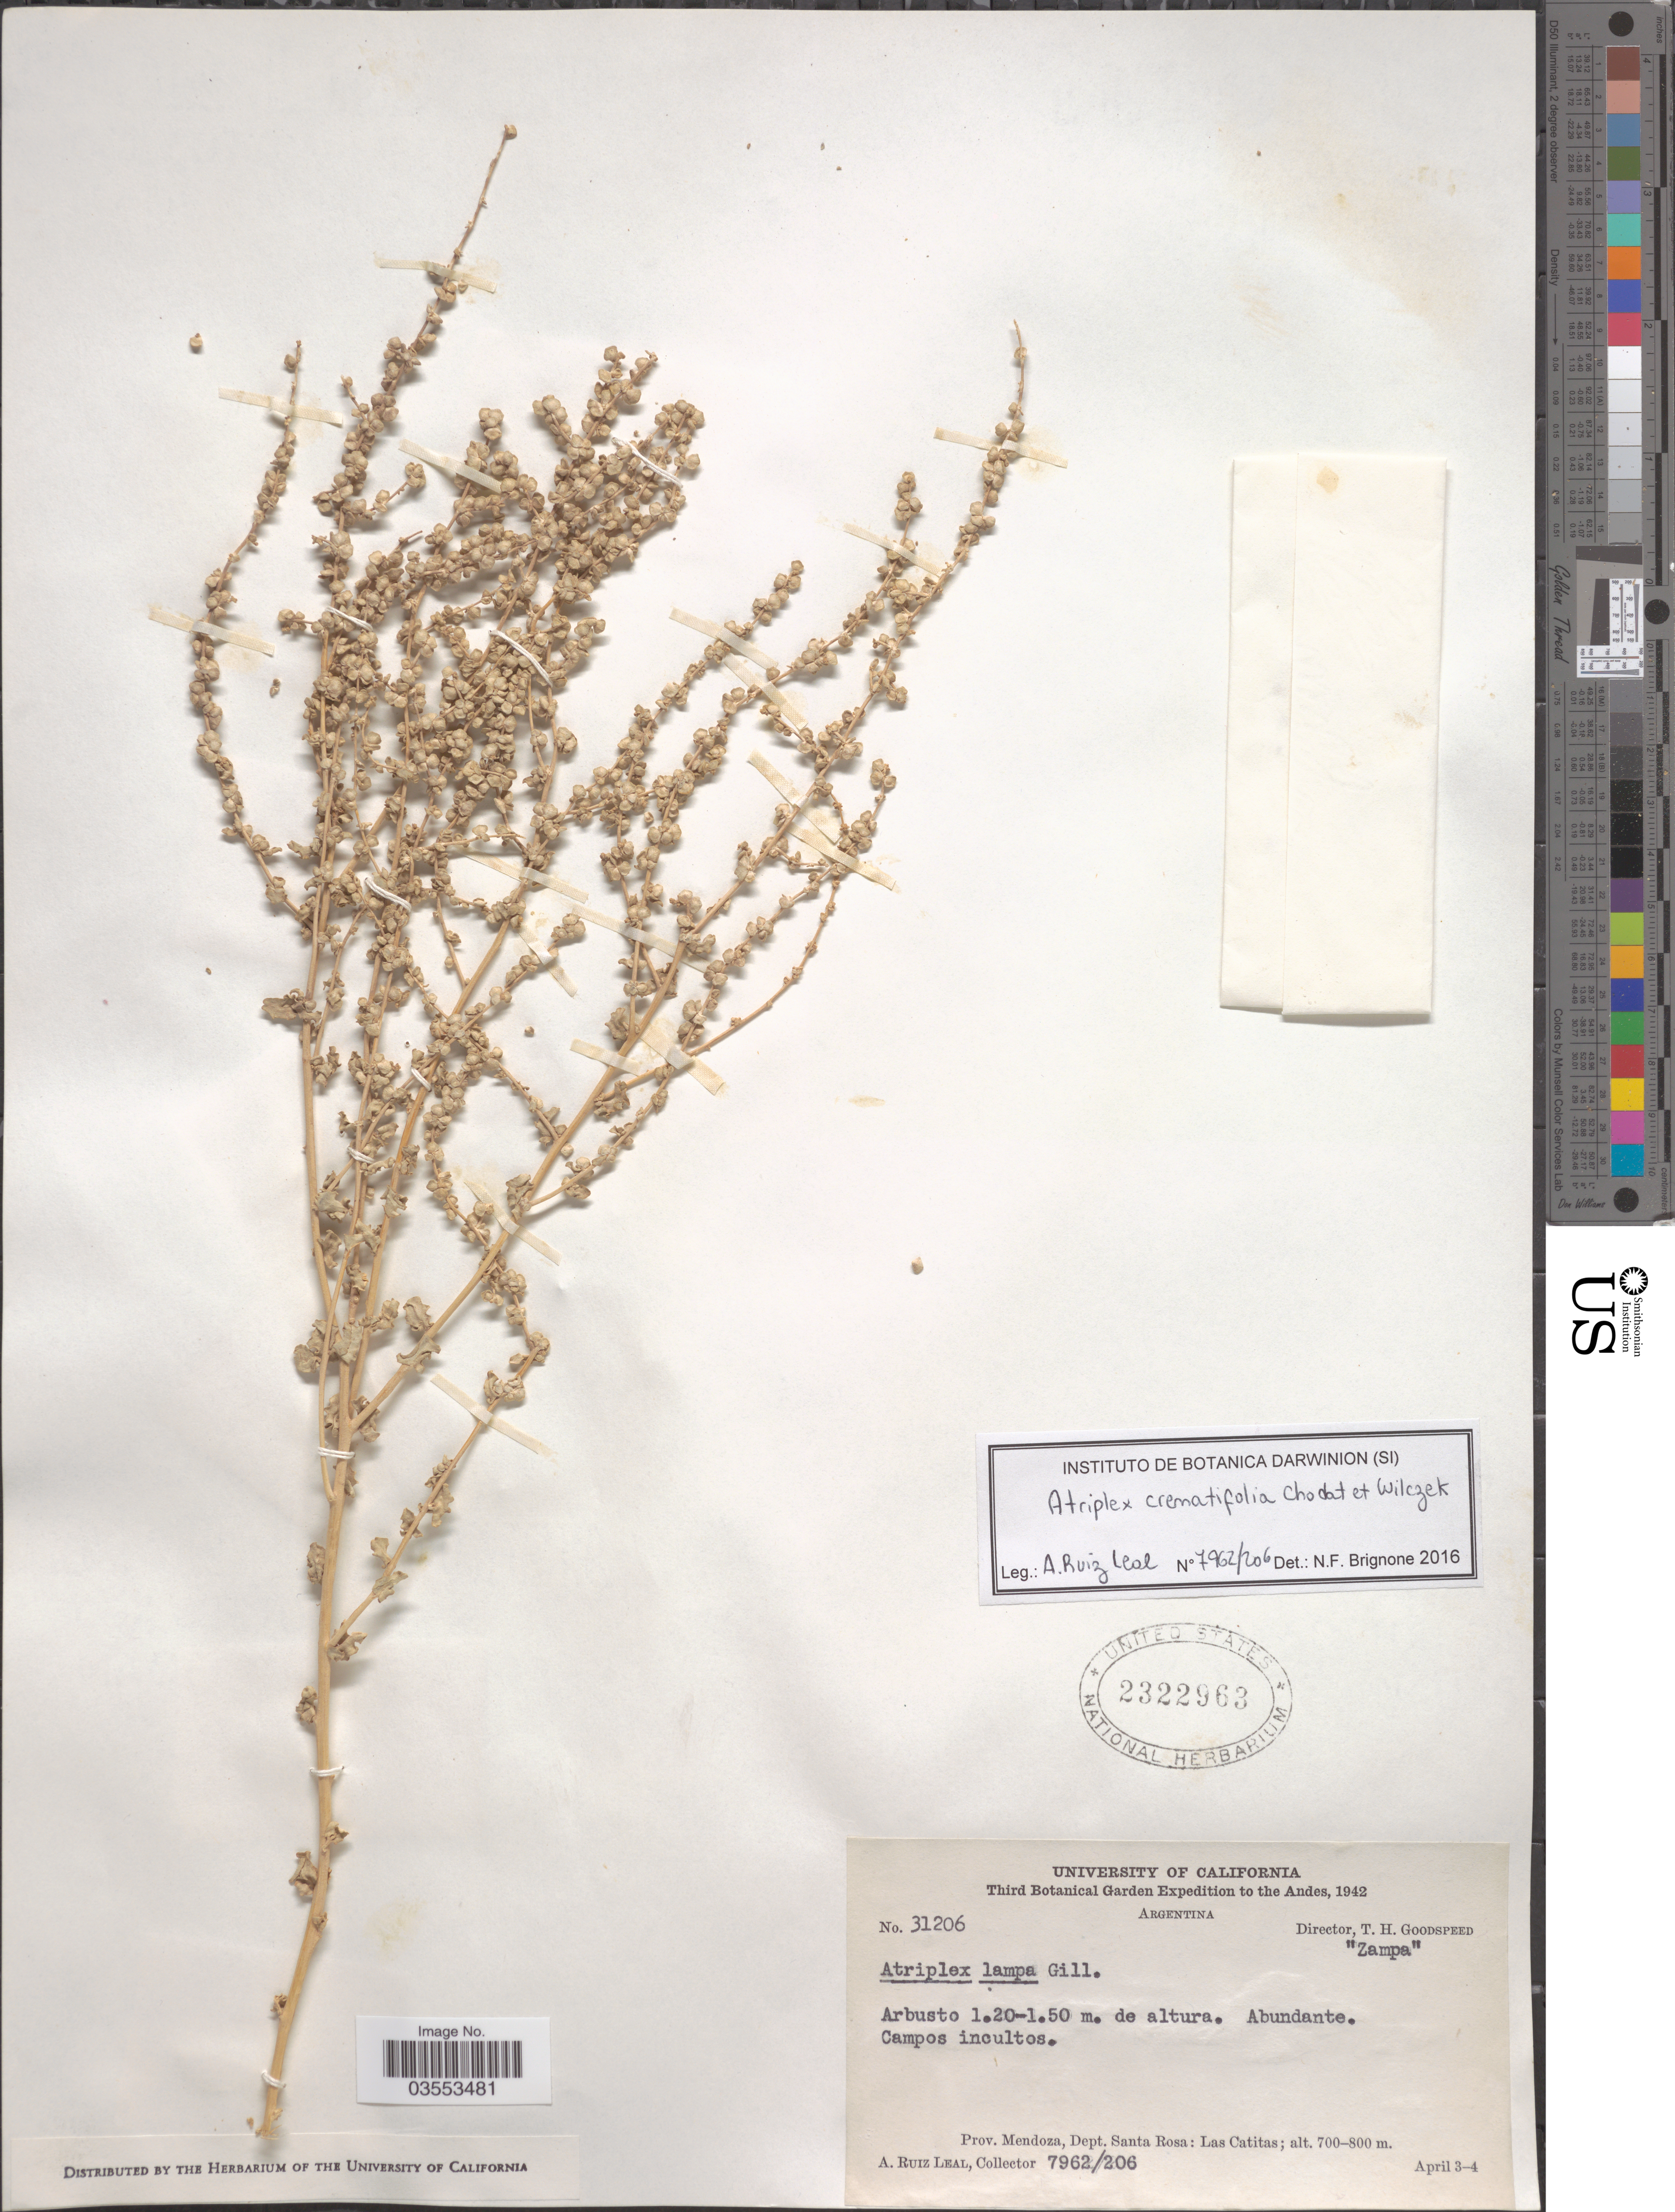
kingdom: Plantae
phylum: Tracheophyta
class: Magnoliopsida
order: Caryophyllales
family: Amaranthaceae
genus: Atriplex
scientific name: Atriplex lampa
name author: (Moq.) Gillies ex D. Dietr.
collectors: A. R. Leal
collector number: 7962/206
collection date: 1942-04-03/1942-04-04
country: Argentina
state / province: Mendoza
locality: The Andes. Dept. Santa Rosa: Las Catitas.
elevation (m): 700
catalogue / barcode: US 2322963